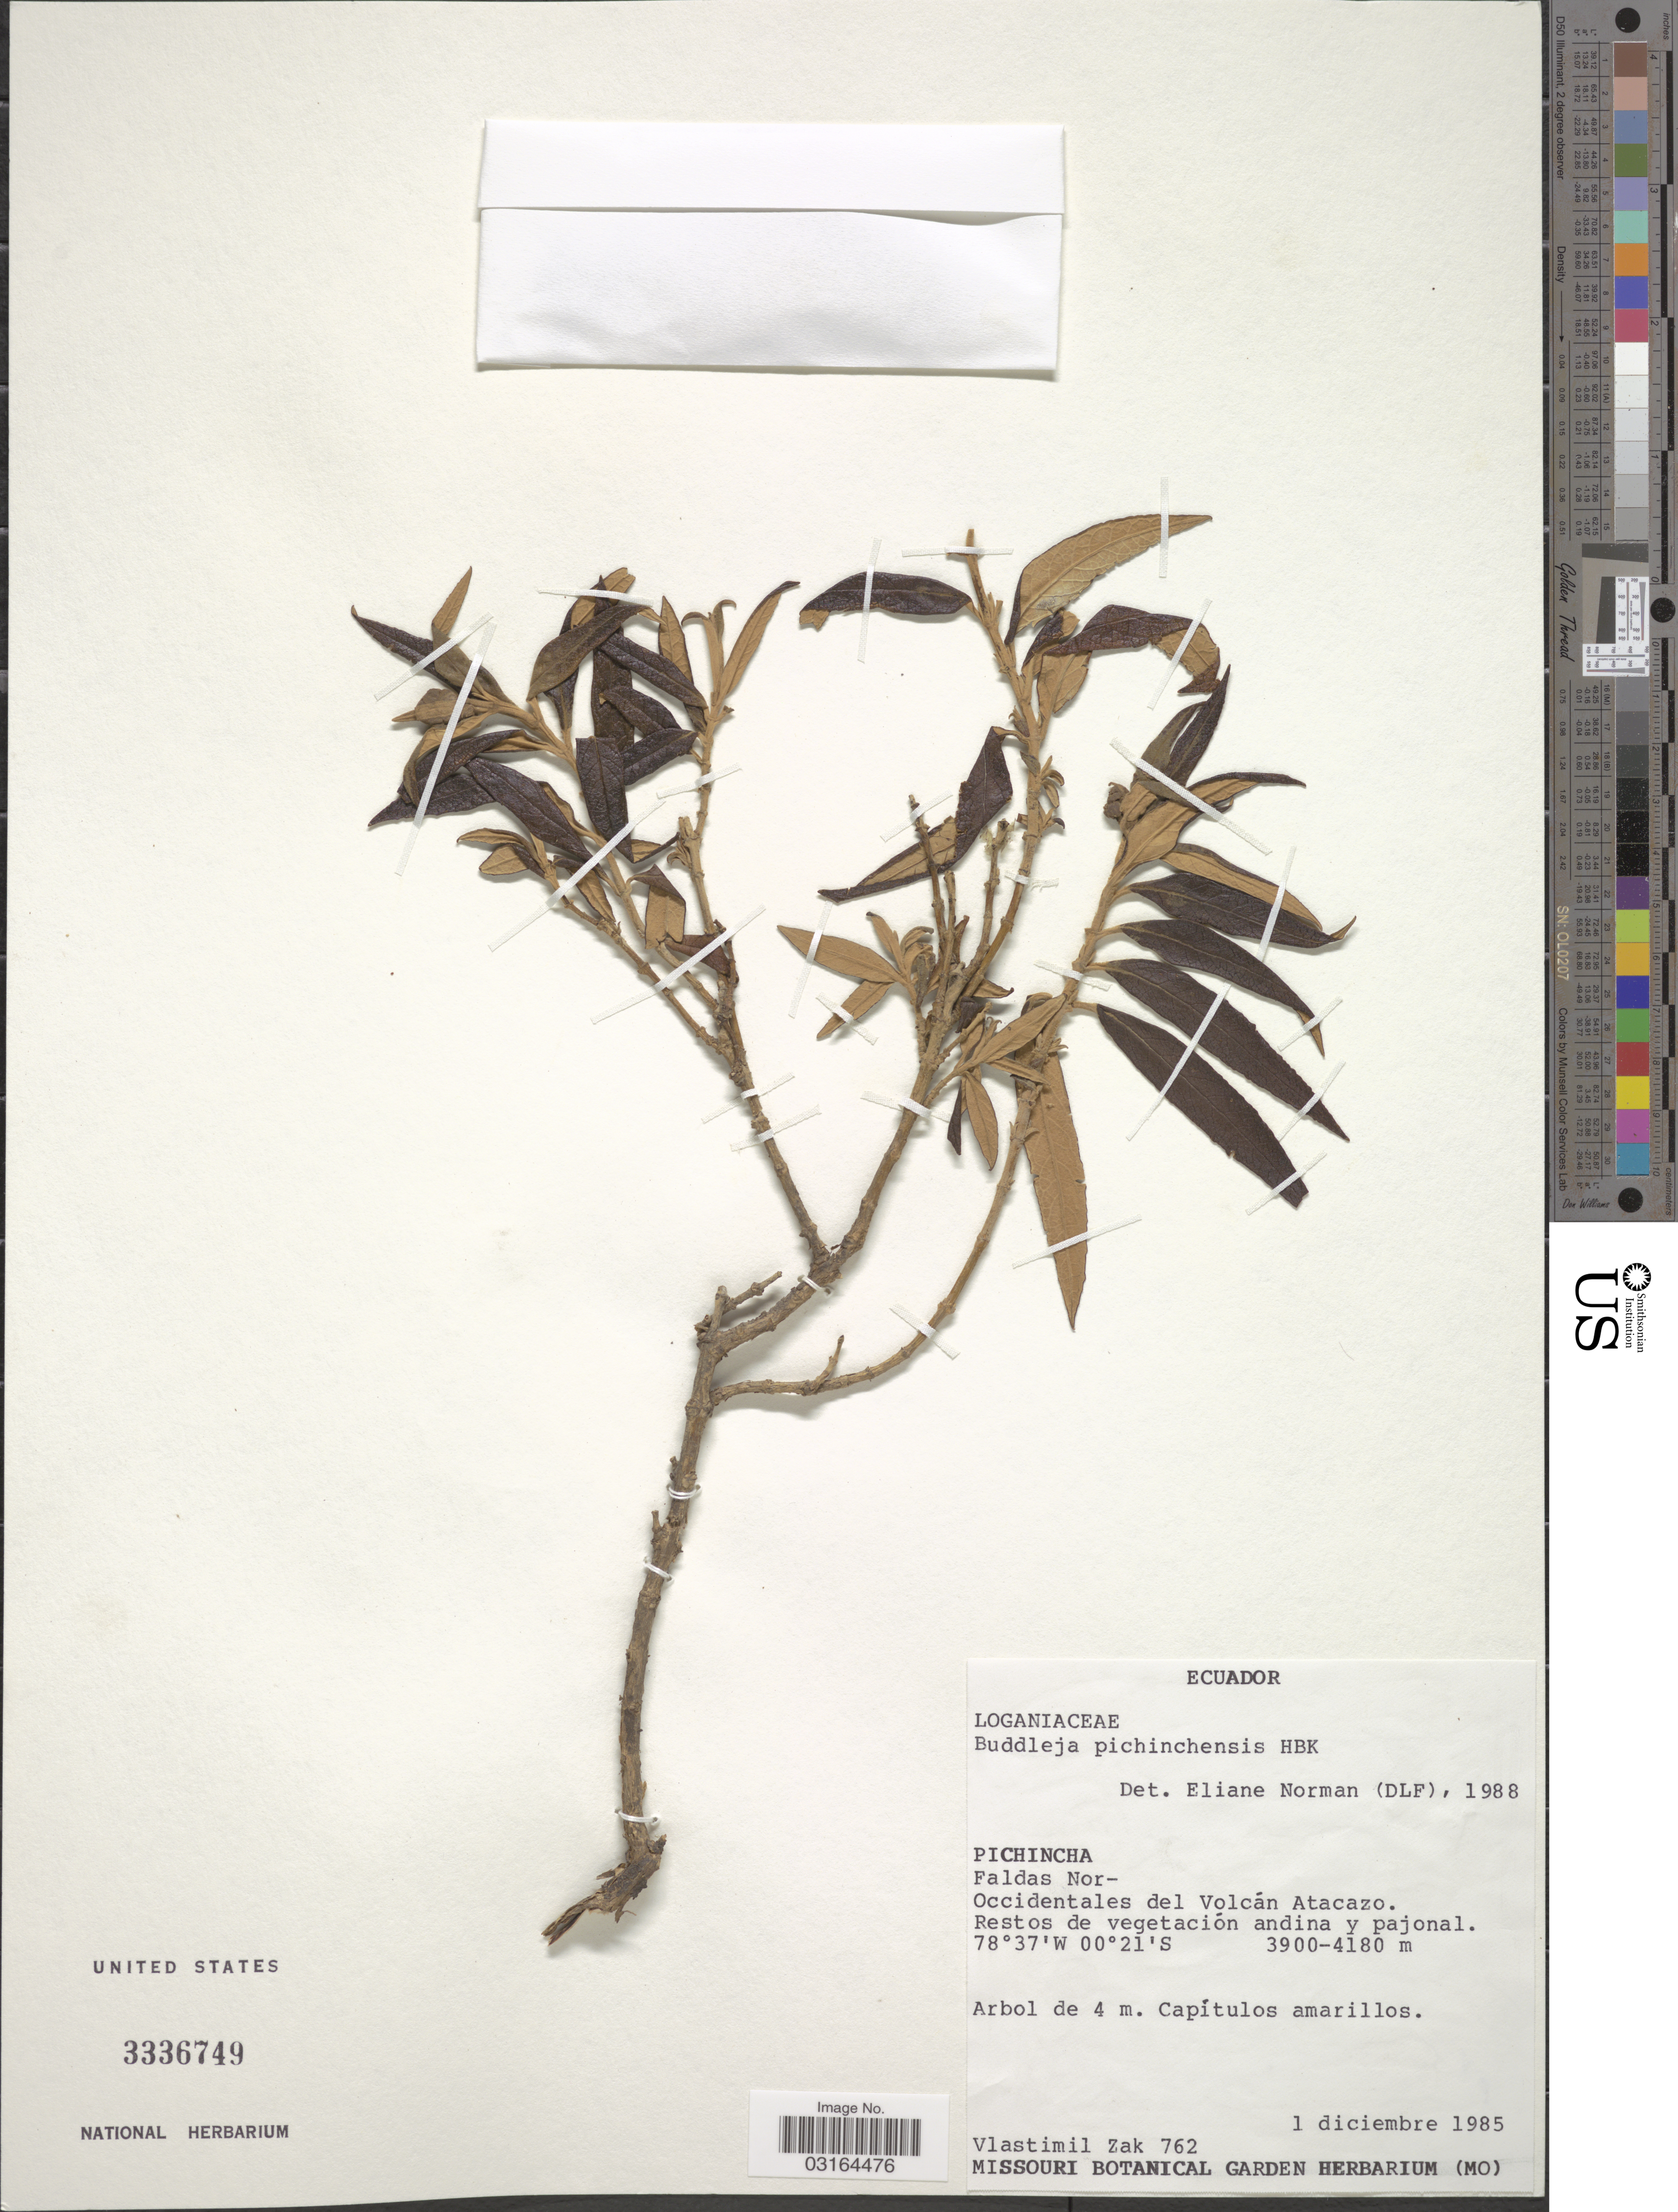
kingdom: Plantae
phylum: Tracheophyta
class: Magnoliopsida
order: Lamiales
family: Scrophulariaceae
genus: Buddleja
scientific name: Buddleja pichinchensis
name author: Kunth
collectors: V. Zak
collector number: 762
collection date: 1985-12-01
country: Ecuador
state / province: Pichincha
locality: Faldas Nor - Occidentales del Volcán Atacazo.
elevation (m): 3900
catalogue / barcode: US 3336749